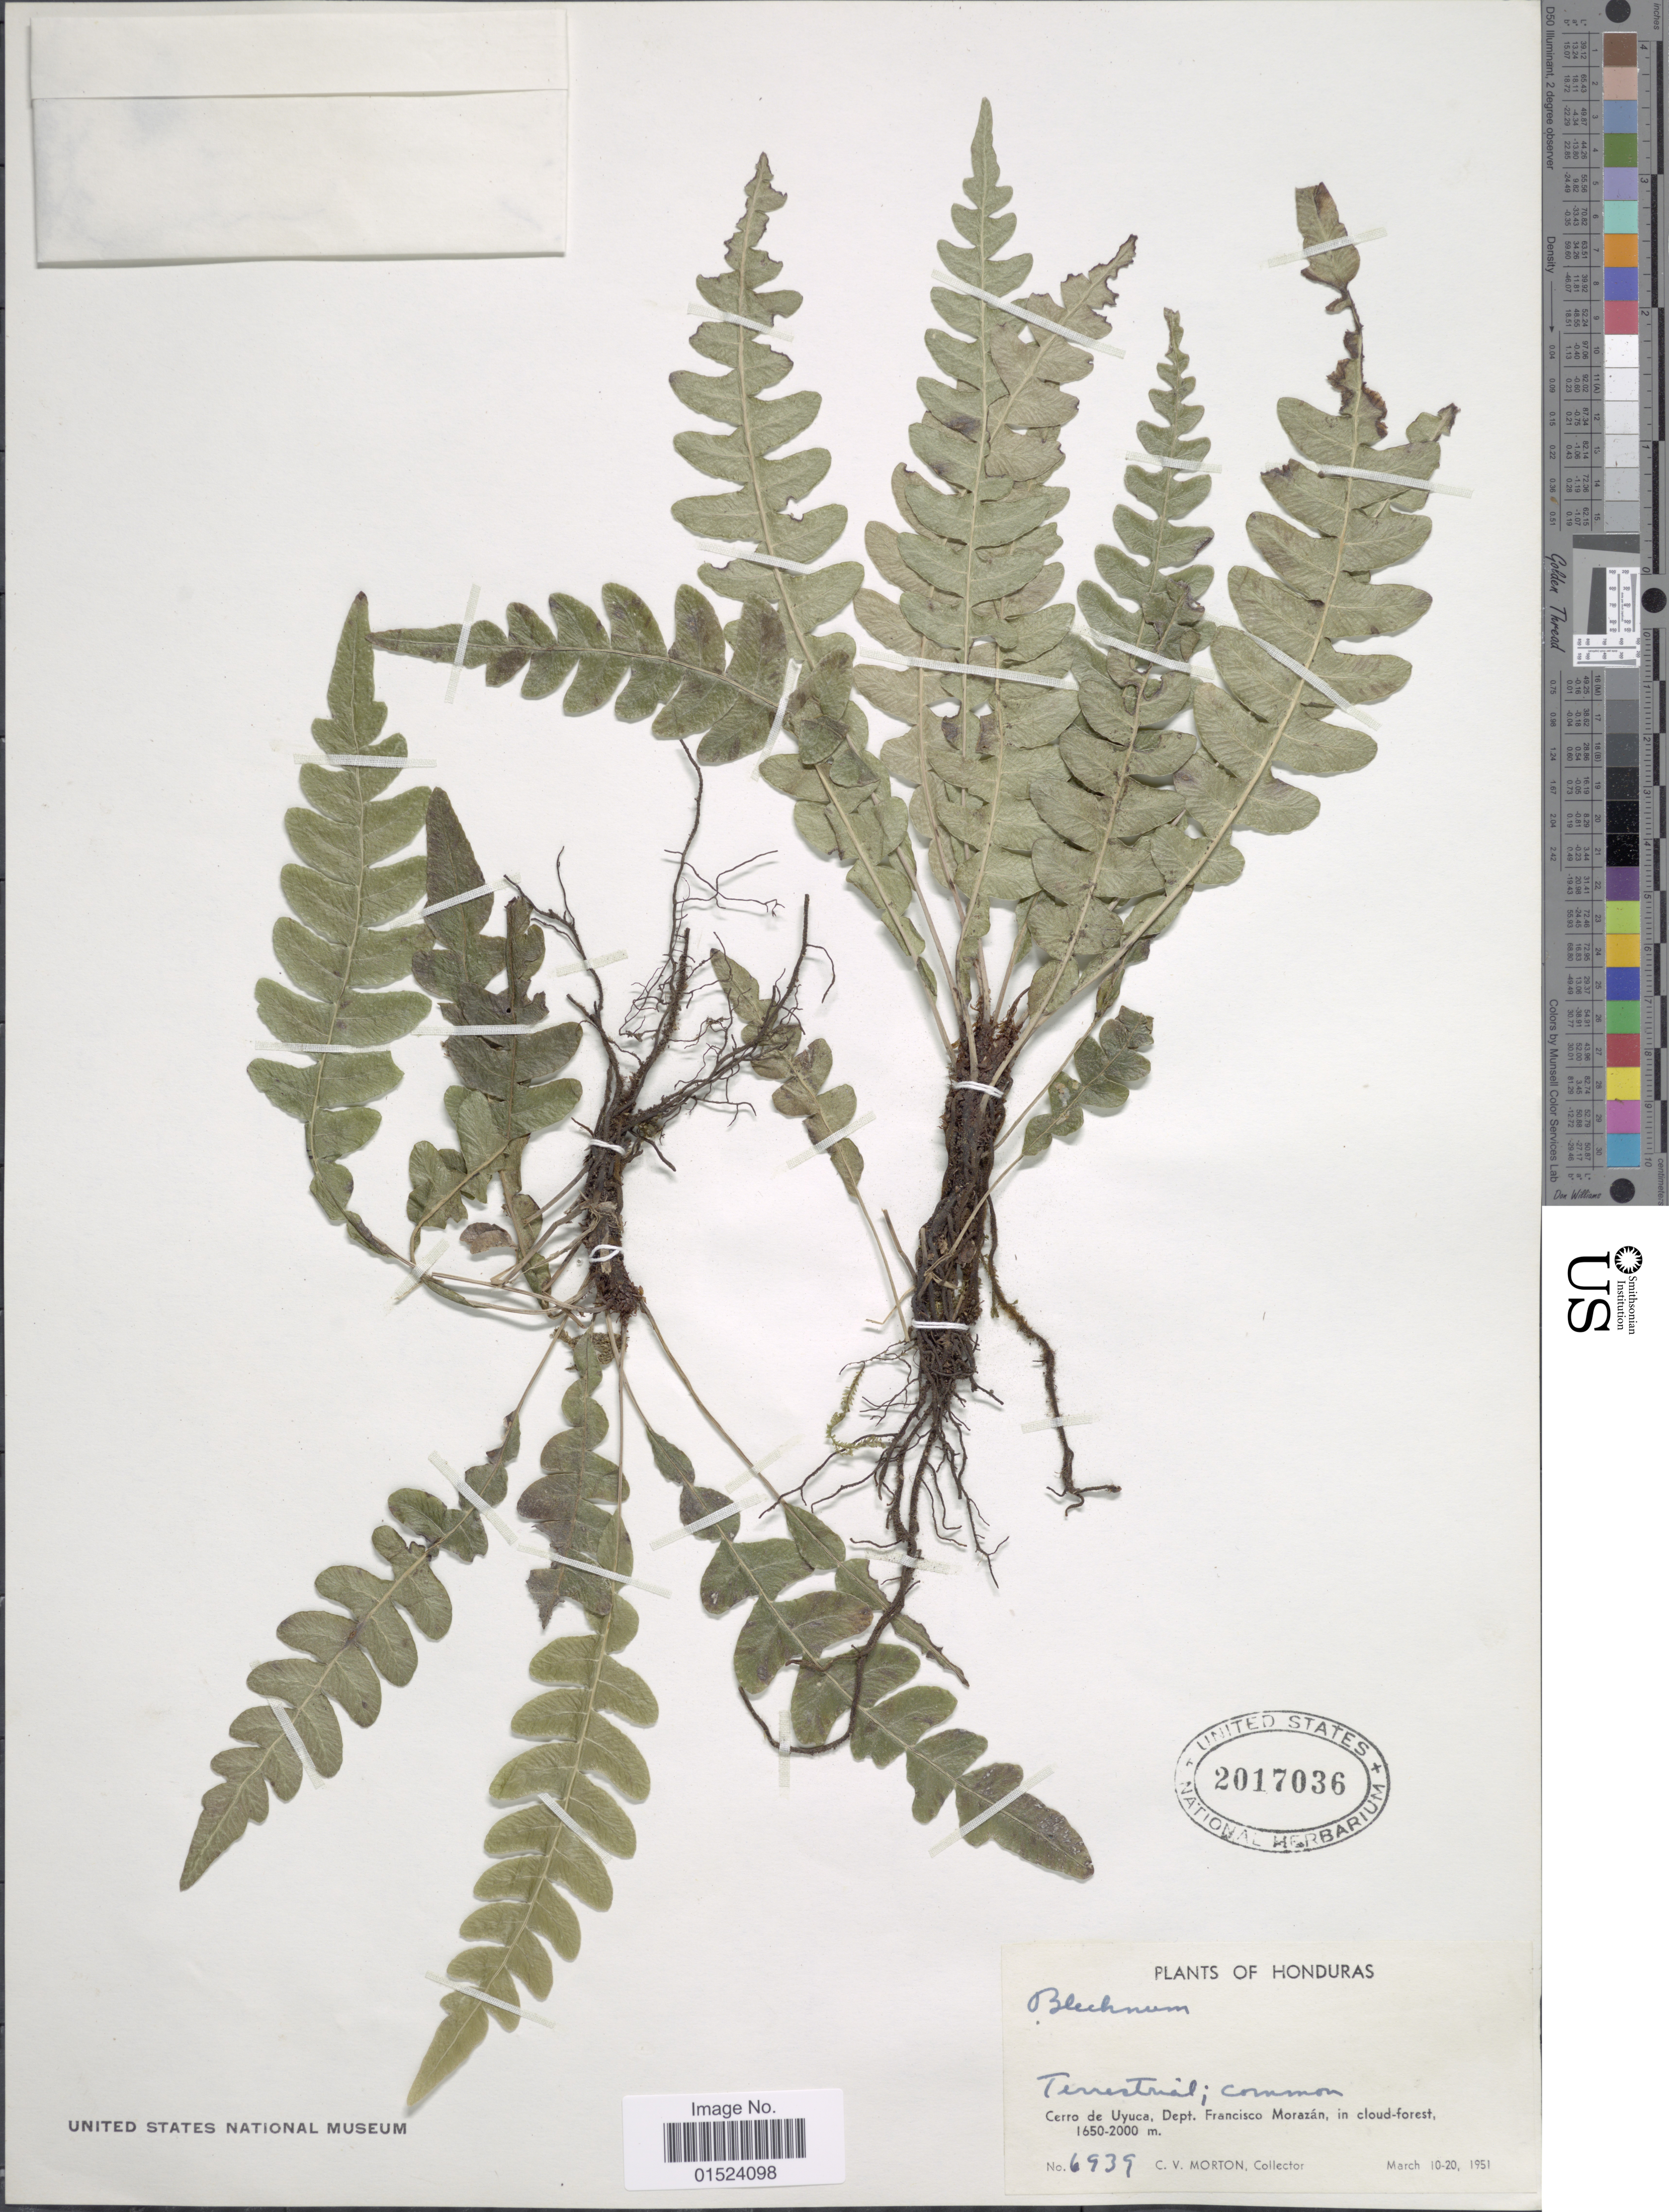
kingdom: Plantae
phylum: Tracheophyta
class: Polypodiopsida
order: Polypodiales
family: Blechnaceae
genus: Blechnum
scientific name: Blechnum l'herminieri subsp. lehmannii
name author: (Hieron.) Lellinger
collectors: C. V. Morton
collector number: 6939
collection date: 1951-03-10/1951-03-20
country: Honduras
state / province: Fco. Morazán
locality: Cerro de Uyuca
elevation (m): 1650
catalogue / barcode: US 2017036